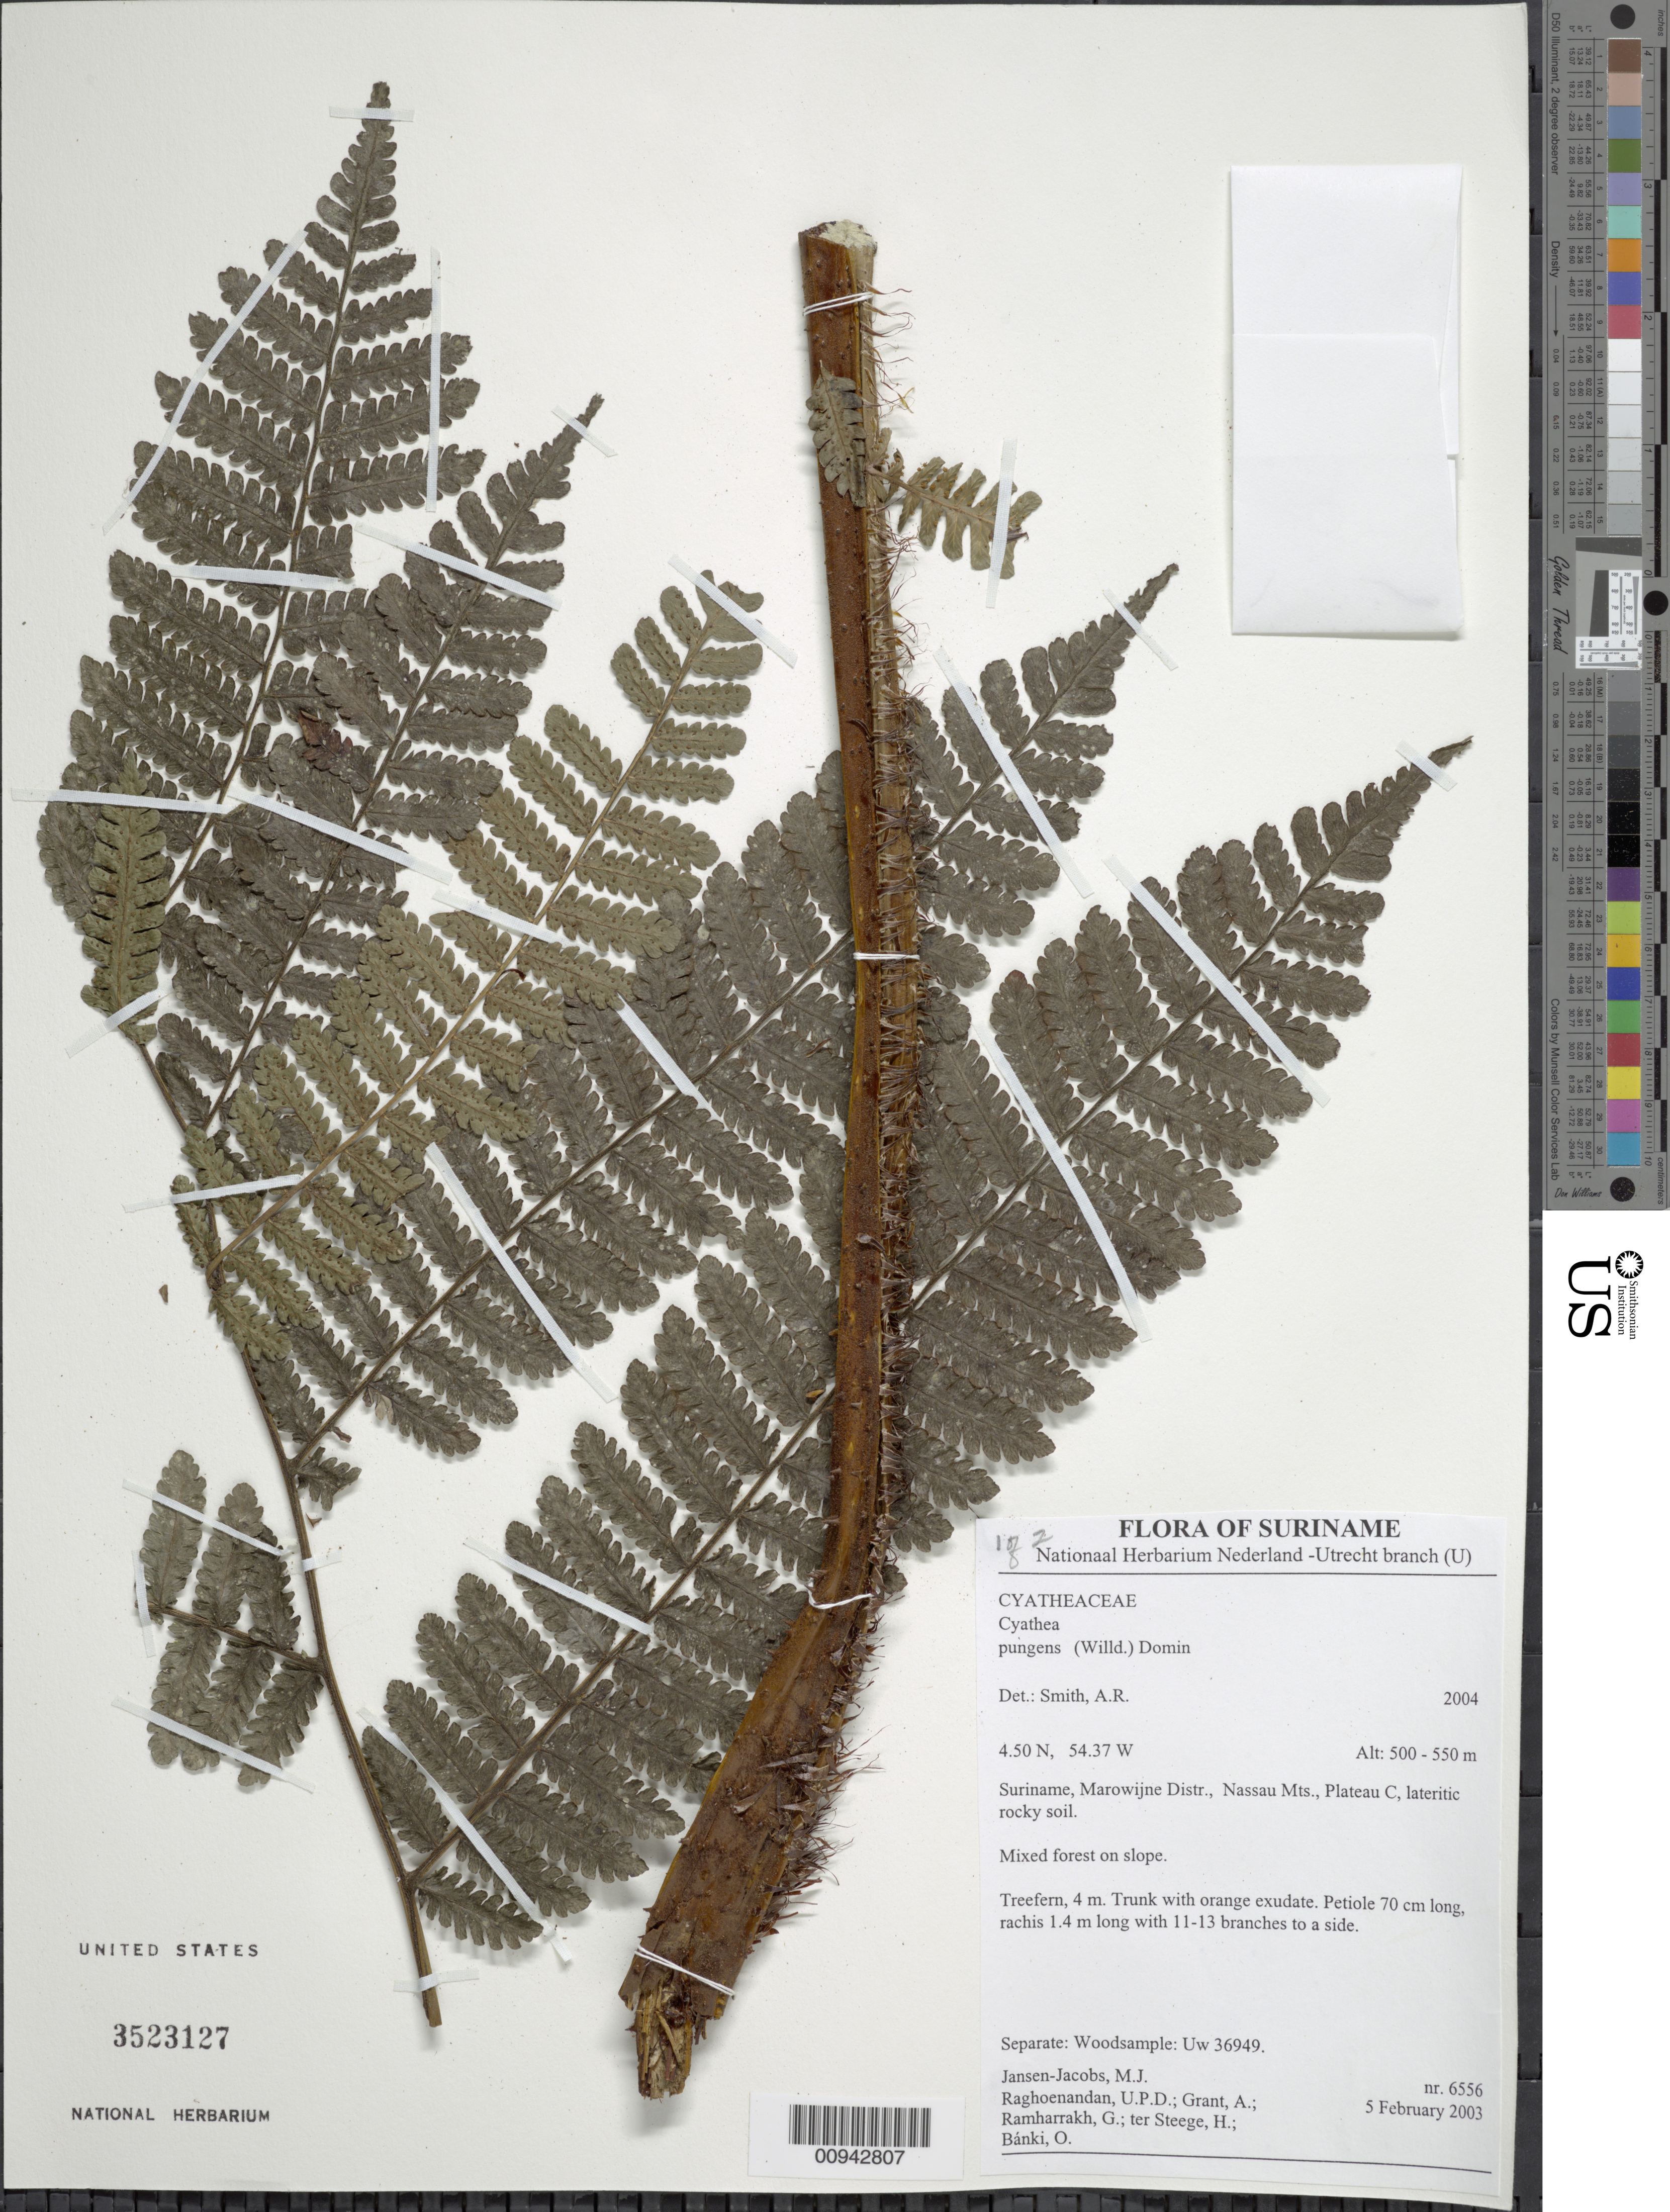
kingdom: Plantae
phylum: Tracheophyta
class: Polypodiopsida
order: Cyatheales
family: Cyatheaceae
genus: Cyathea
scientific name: Cyathea pungens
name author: (Willd.) Domin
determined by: Smith, Alan R., (UC)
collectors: M. J. Jansen-Jacobs, U. Raghoenandan, A. Grant, G. Ramharrakh, H. ter Steege & O. Bánki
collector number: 6556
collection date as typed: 5-Feb-03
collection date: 2003-02-05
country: Suriname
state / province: Marowijne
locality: Nassau Mts., Plateau C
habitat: Lateritic rocky soil. Mixed forest on slope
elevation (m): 500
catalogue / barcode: US 3523127